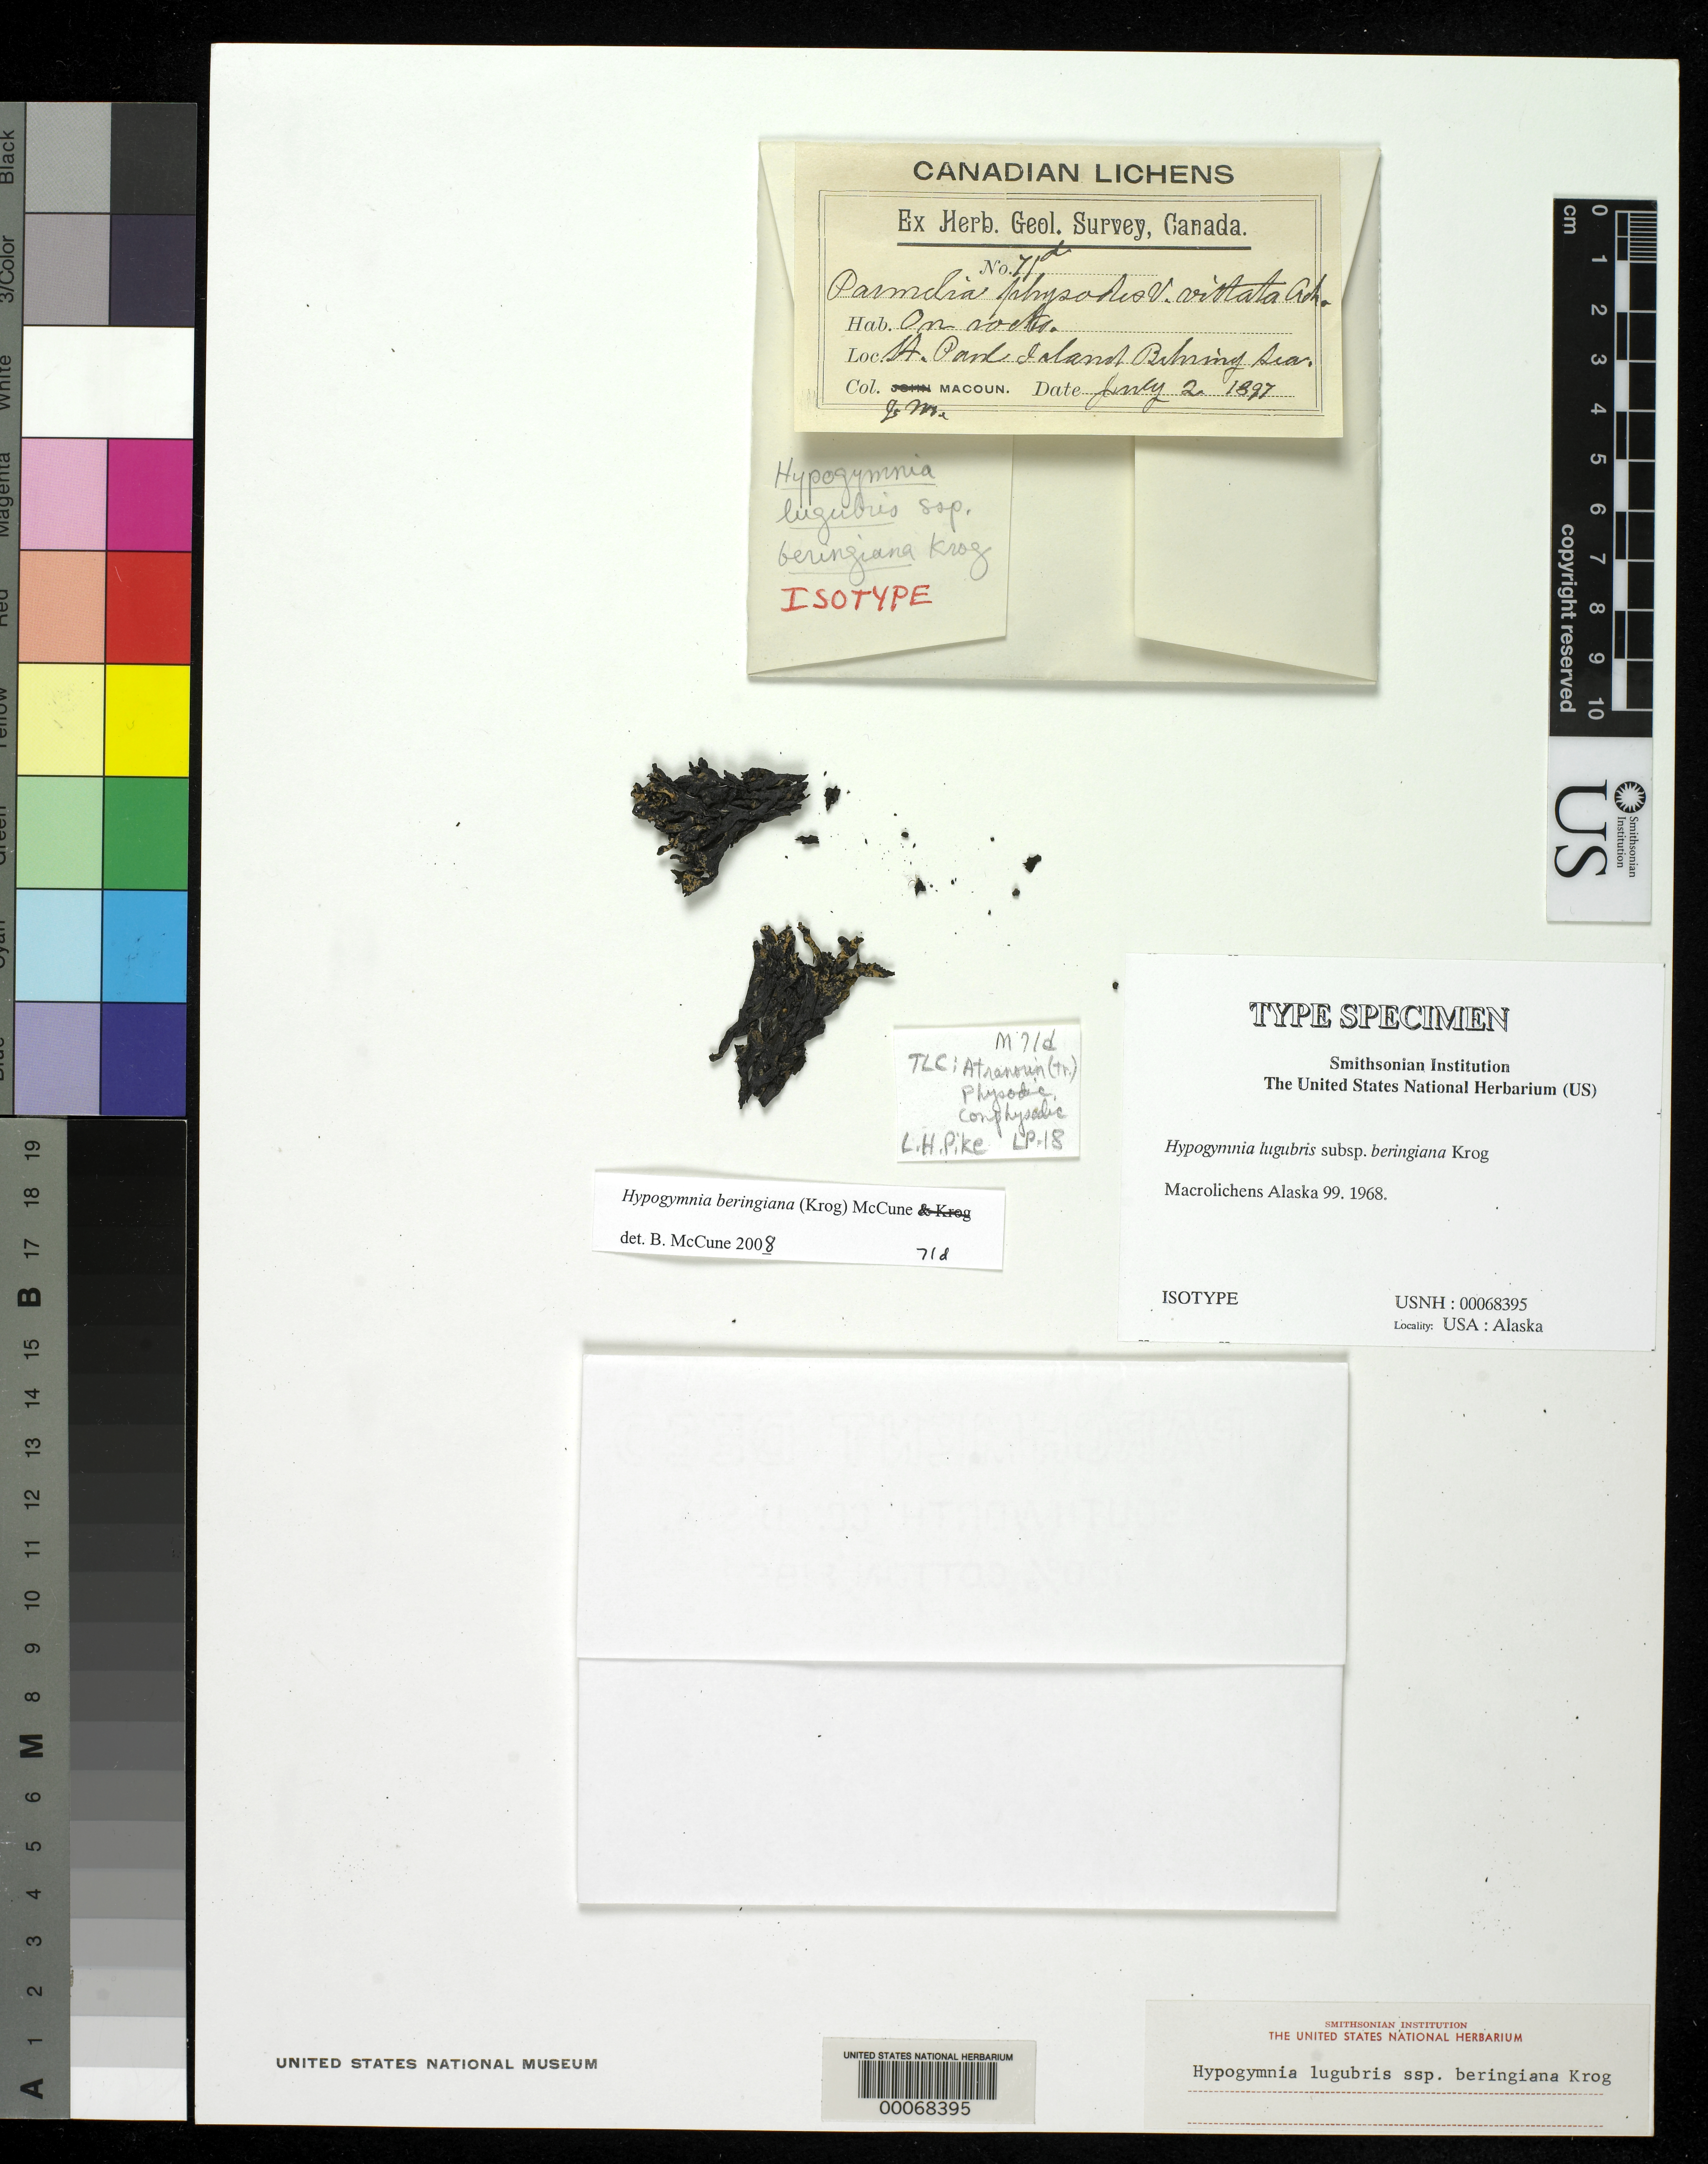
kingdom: Fungi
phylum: Ascomycota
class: Lecanoromycetes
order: Lecanorales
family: Parmeliaceae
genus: Hypogymnia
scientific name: Hypogymnia lugubris subsp. beringiana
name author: Krog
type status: Isotype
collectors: J. Macoun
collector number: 71d(e)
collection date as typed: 02 Jul 1897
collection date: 1897-07-02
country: United States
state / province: Alaska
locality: St. Paul. Is., Bering Sea Distr.